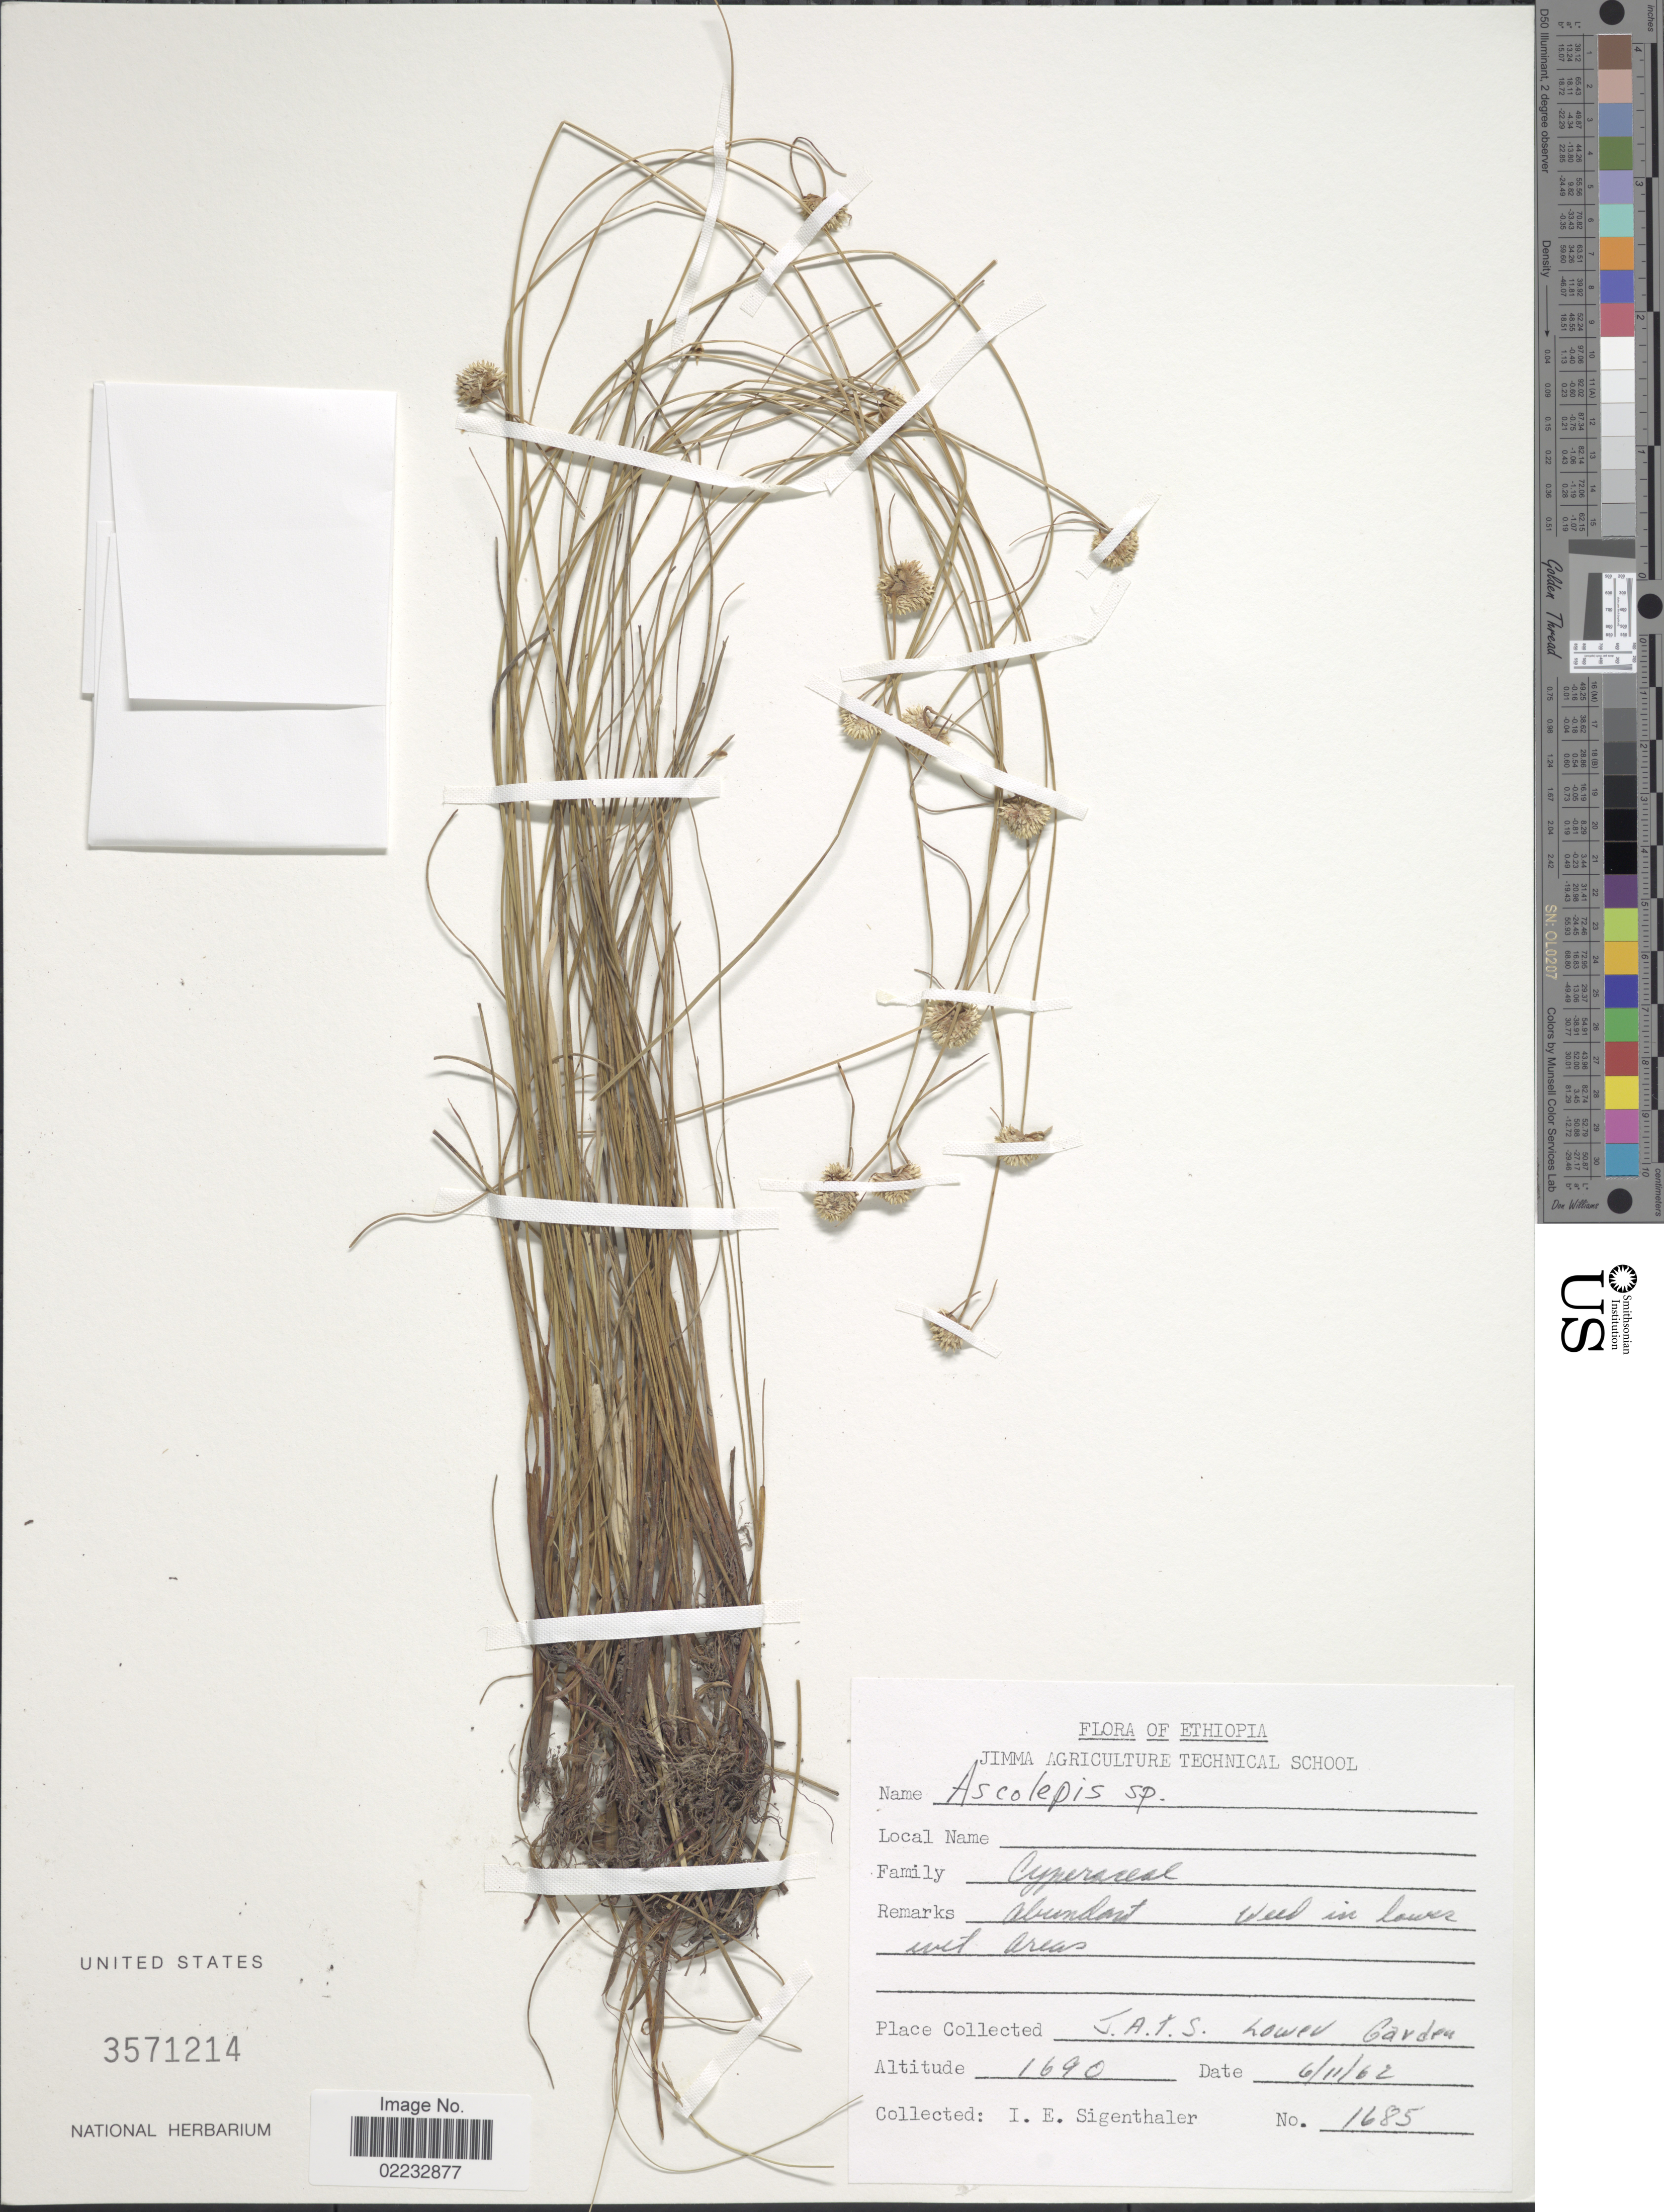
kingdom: Plantae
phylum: Tracheophyta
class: Liliopsida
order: Poales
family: Cyperaceae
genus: Cyperus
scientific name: Cyperus ascocapensis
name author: Bauters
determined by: Strong, M. T., (US), Smithsonian Institution - National Museum of Natural History (UNITED STATES)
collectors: I. Sigenthaler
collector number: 1685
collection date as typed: Transcribed d/m/y: 6/11/62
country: Ethiopia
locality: J.A.T.S. Lower Garden.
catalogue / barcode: US 3571214